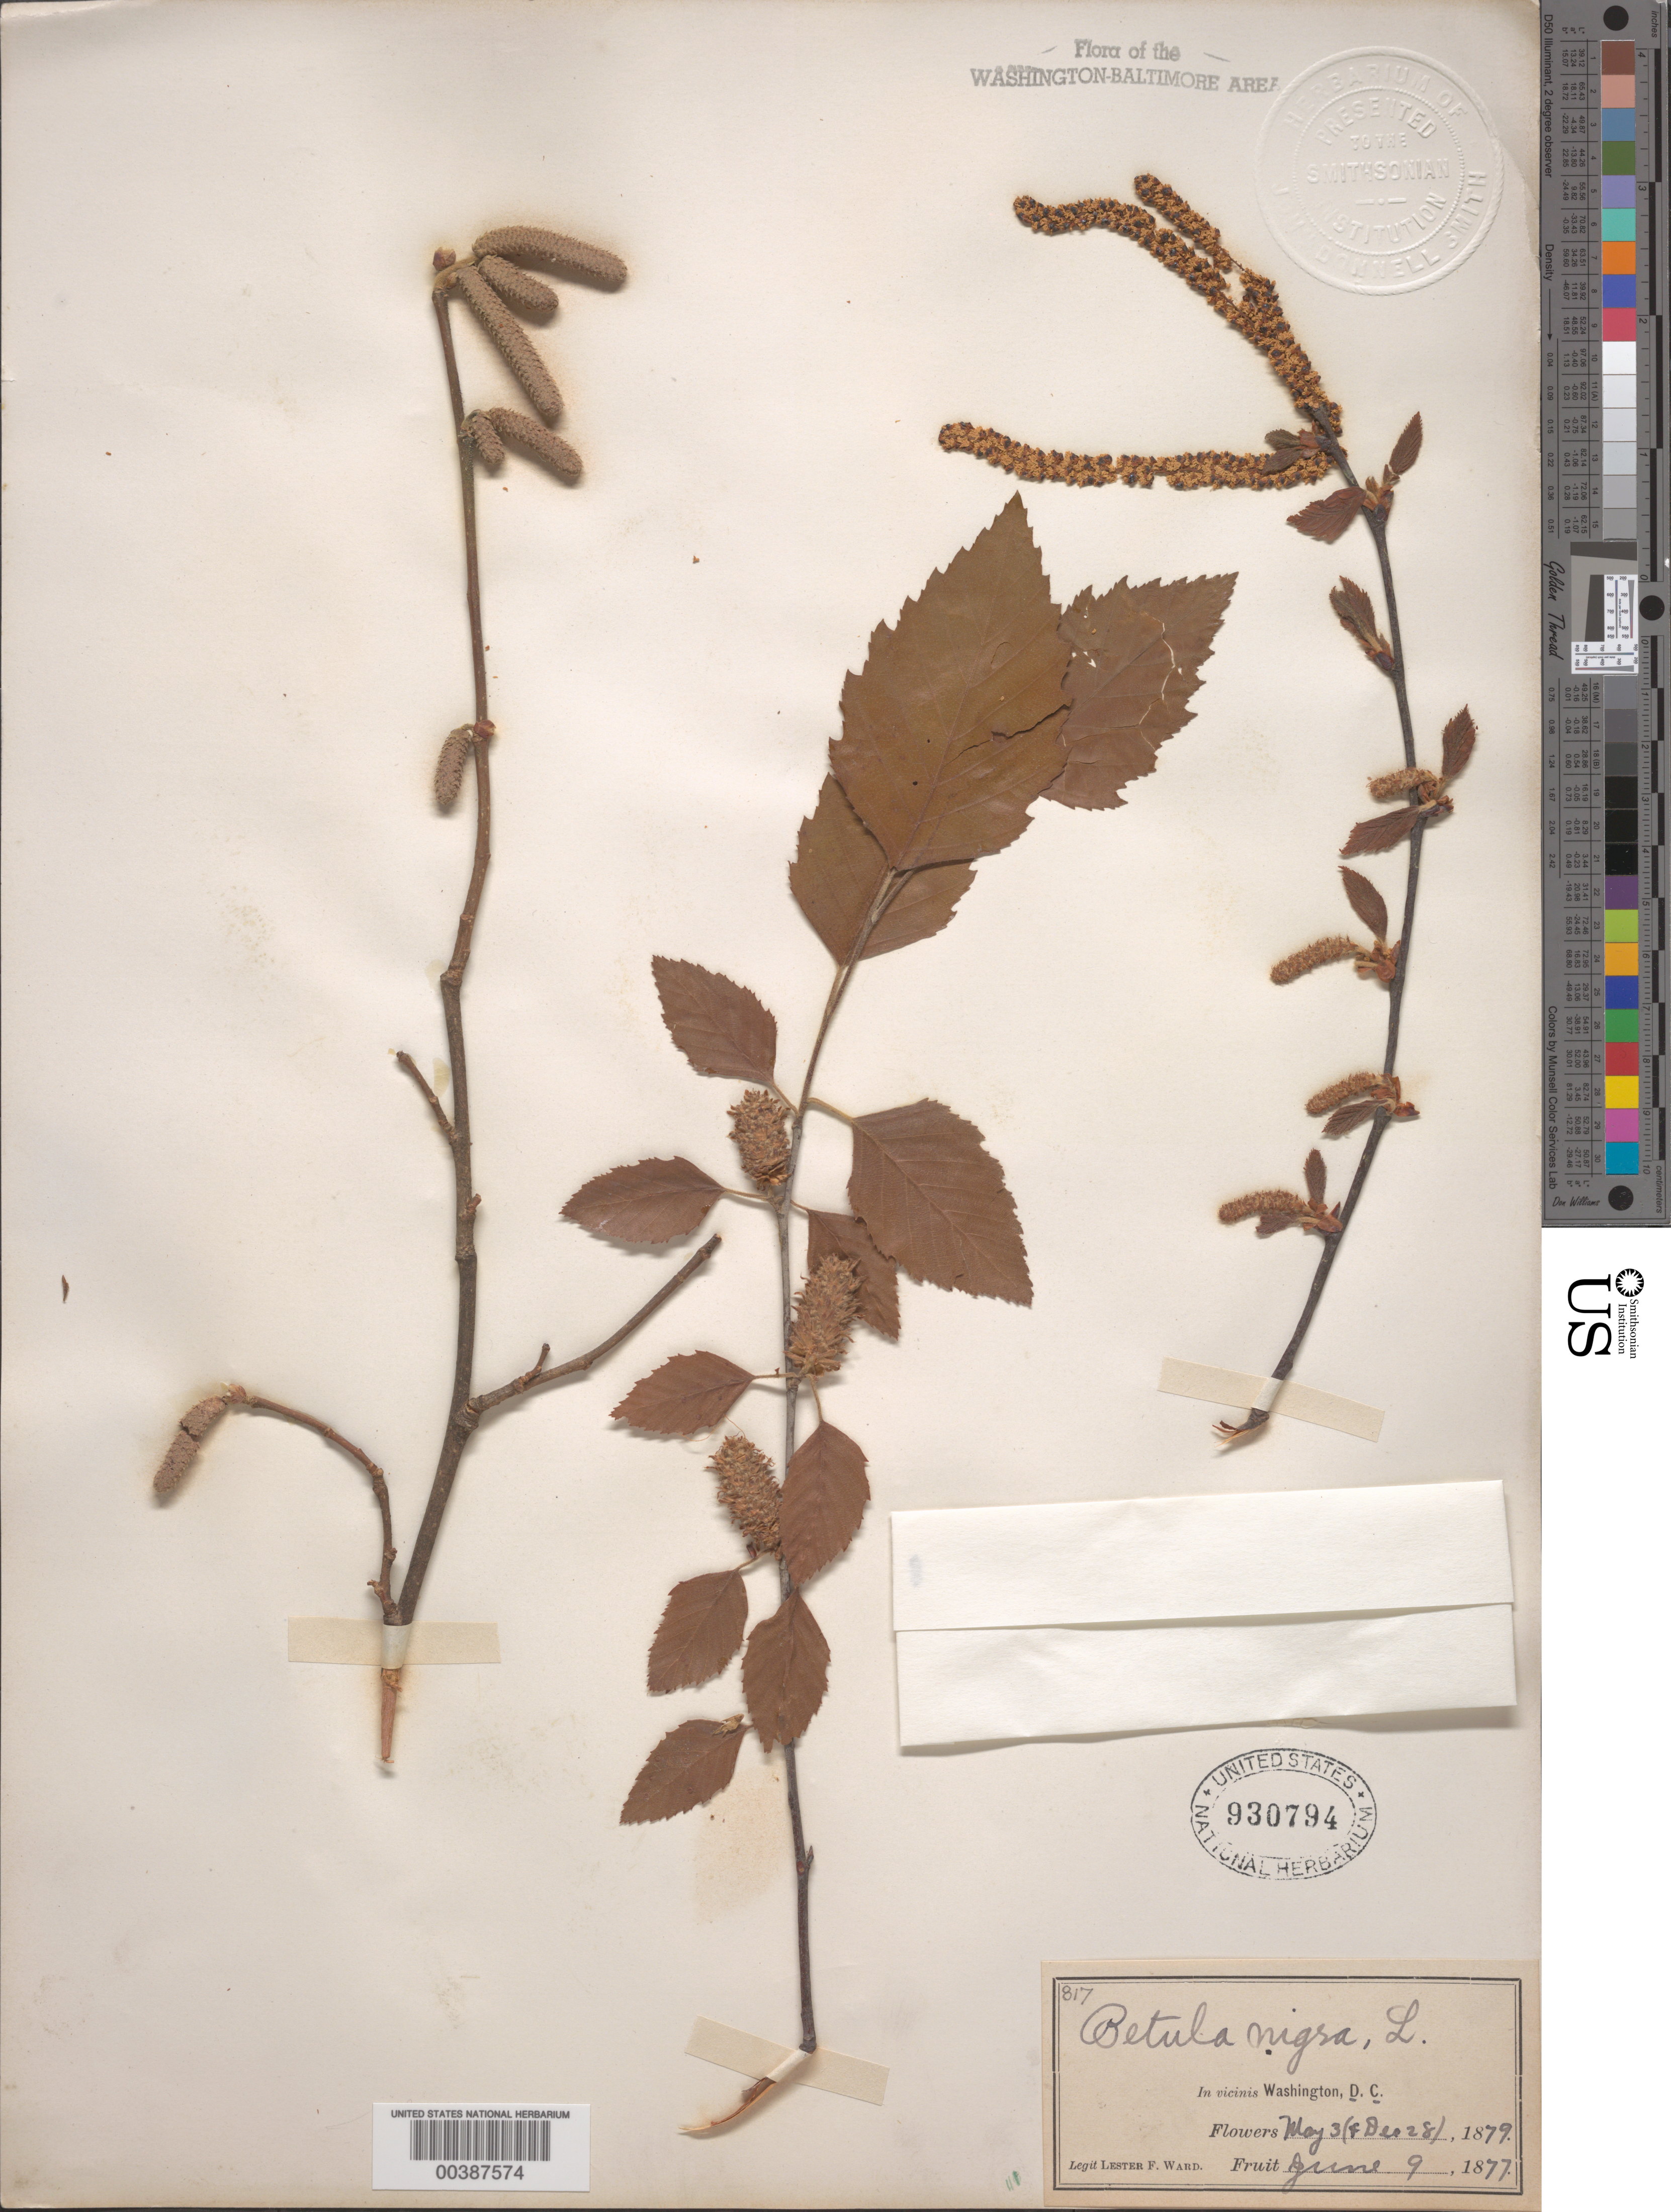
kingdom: Plantae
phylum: Tracheophyta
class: Magnoliopsida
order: Fagales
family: Betulaceae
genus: Betula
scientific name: Betula nigra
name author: L.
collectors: L. F. Ward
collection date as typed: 03 May 1879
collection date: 1879-05-03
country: United States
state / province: District of Columbia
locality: Washington DC Area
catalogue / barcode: US 930794